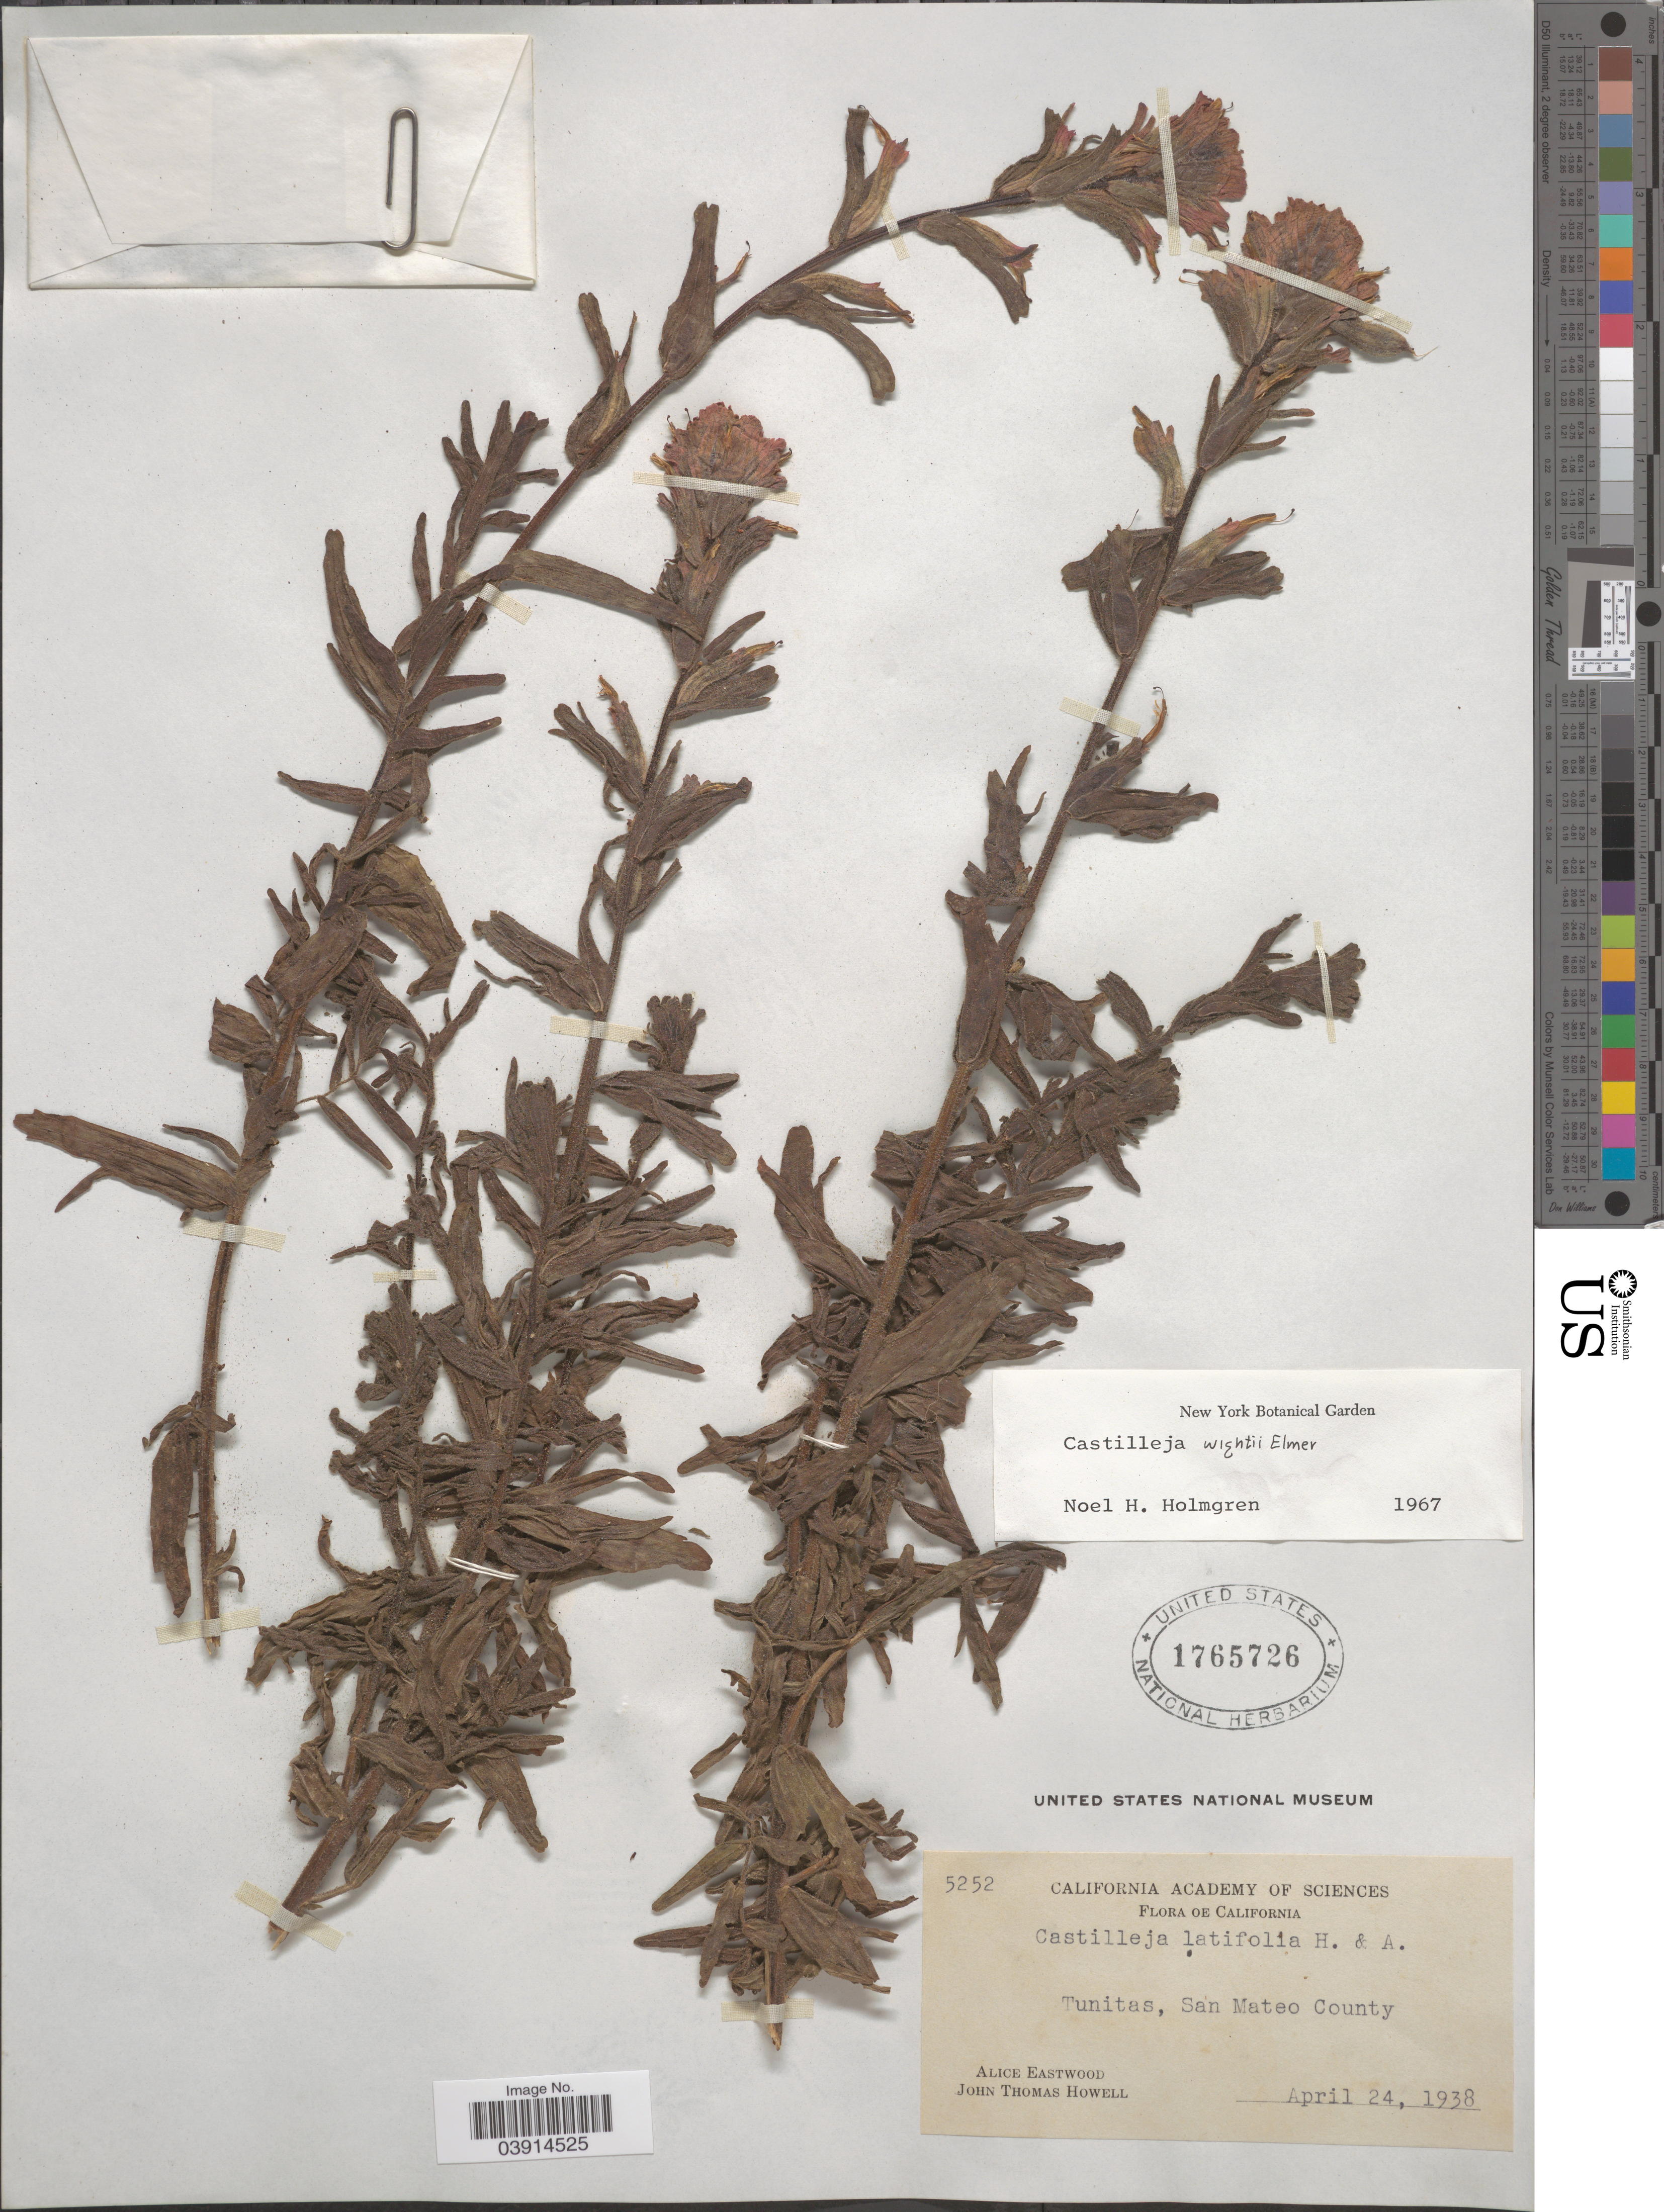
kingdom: Plantae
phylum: Tracheophyta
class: Magnoliopsida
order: Lamiales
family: Orobanchaceae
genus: Castilleja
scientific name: Castilleja wightii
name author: Elmer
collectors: A. Eastwood & J. T. Howell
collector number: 5252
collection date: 1938-04-24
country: United States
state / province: California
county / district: San Mateo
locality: Tunitas, San Mateo County.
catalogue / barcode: US 1765726